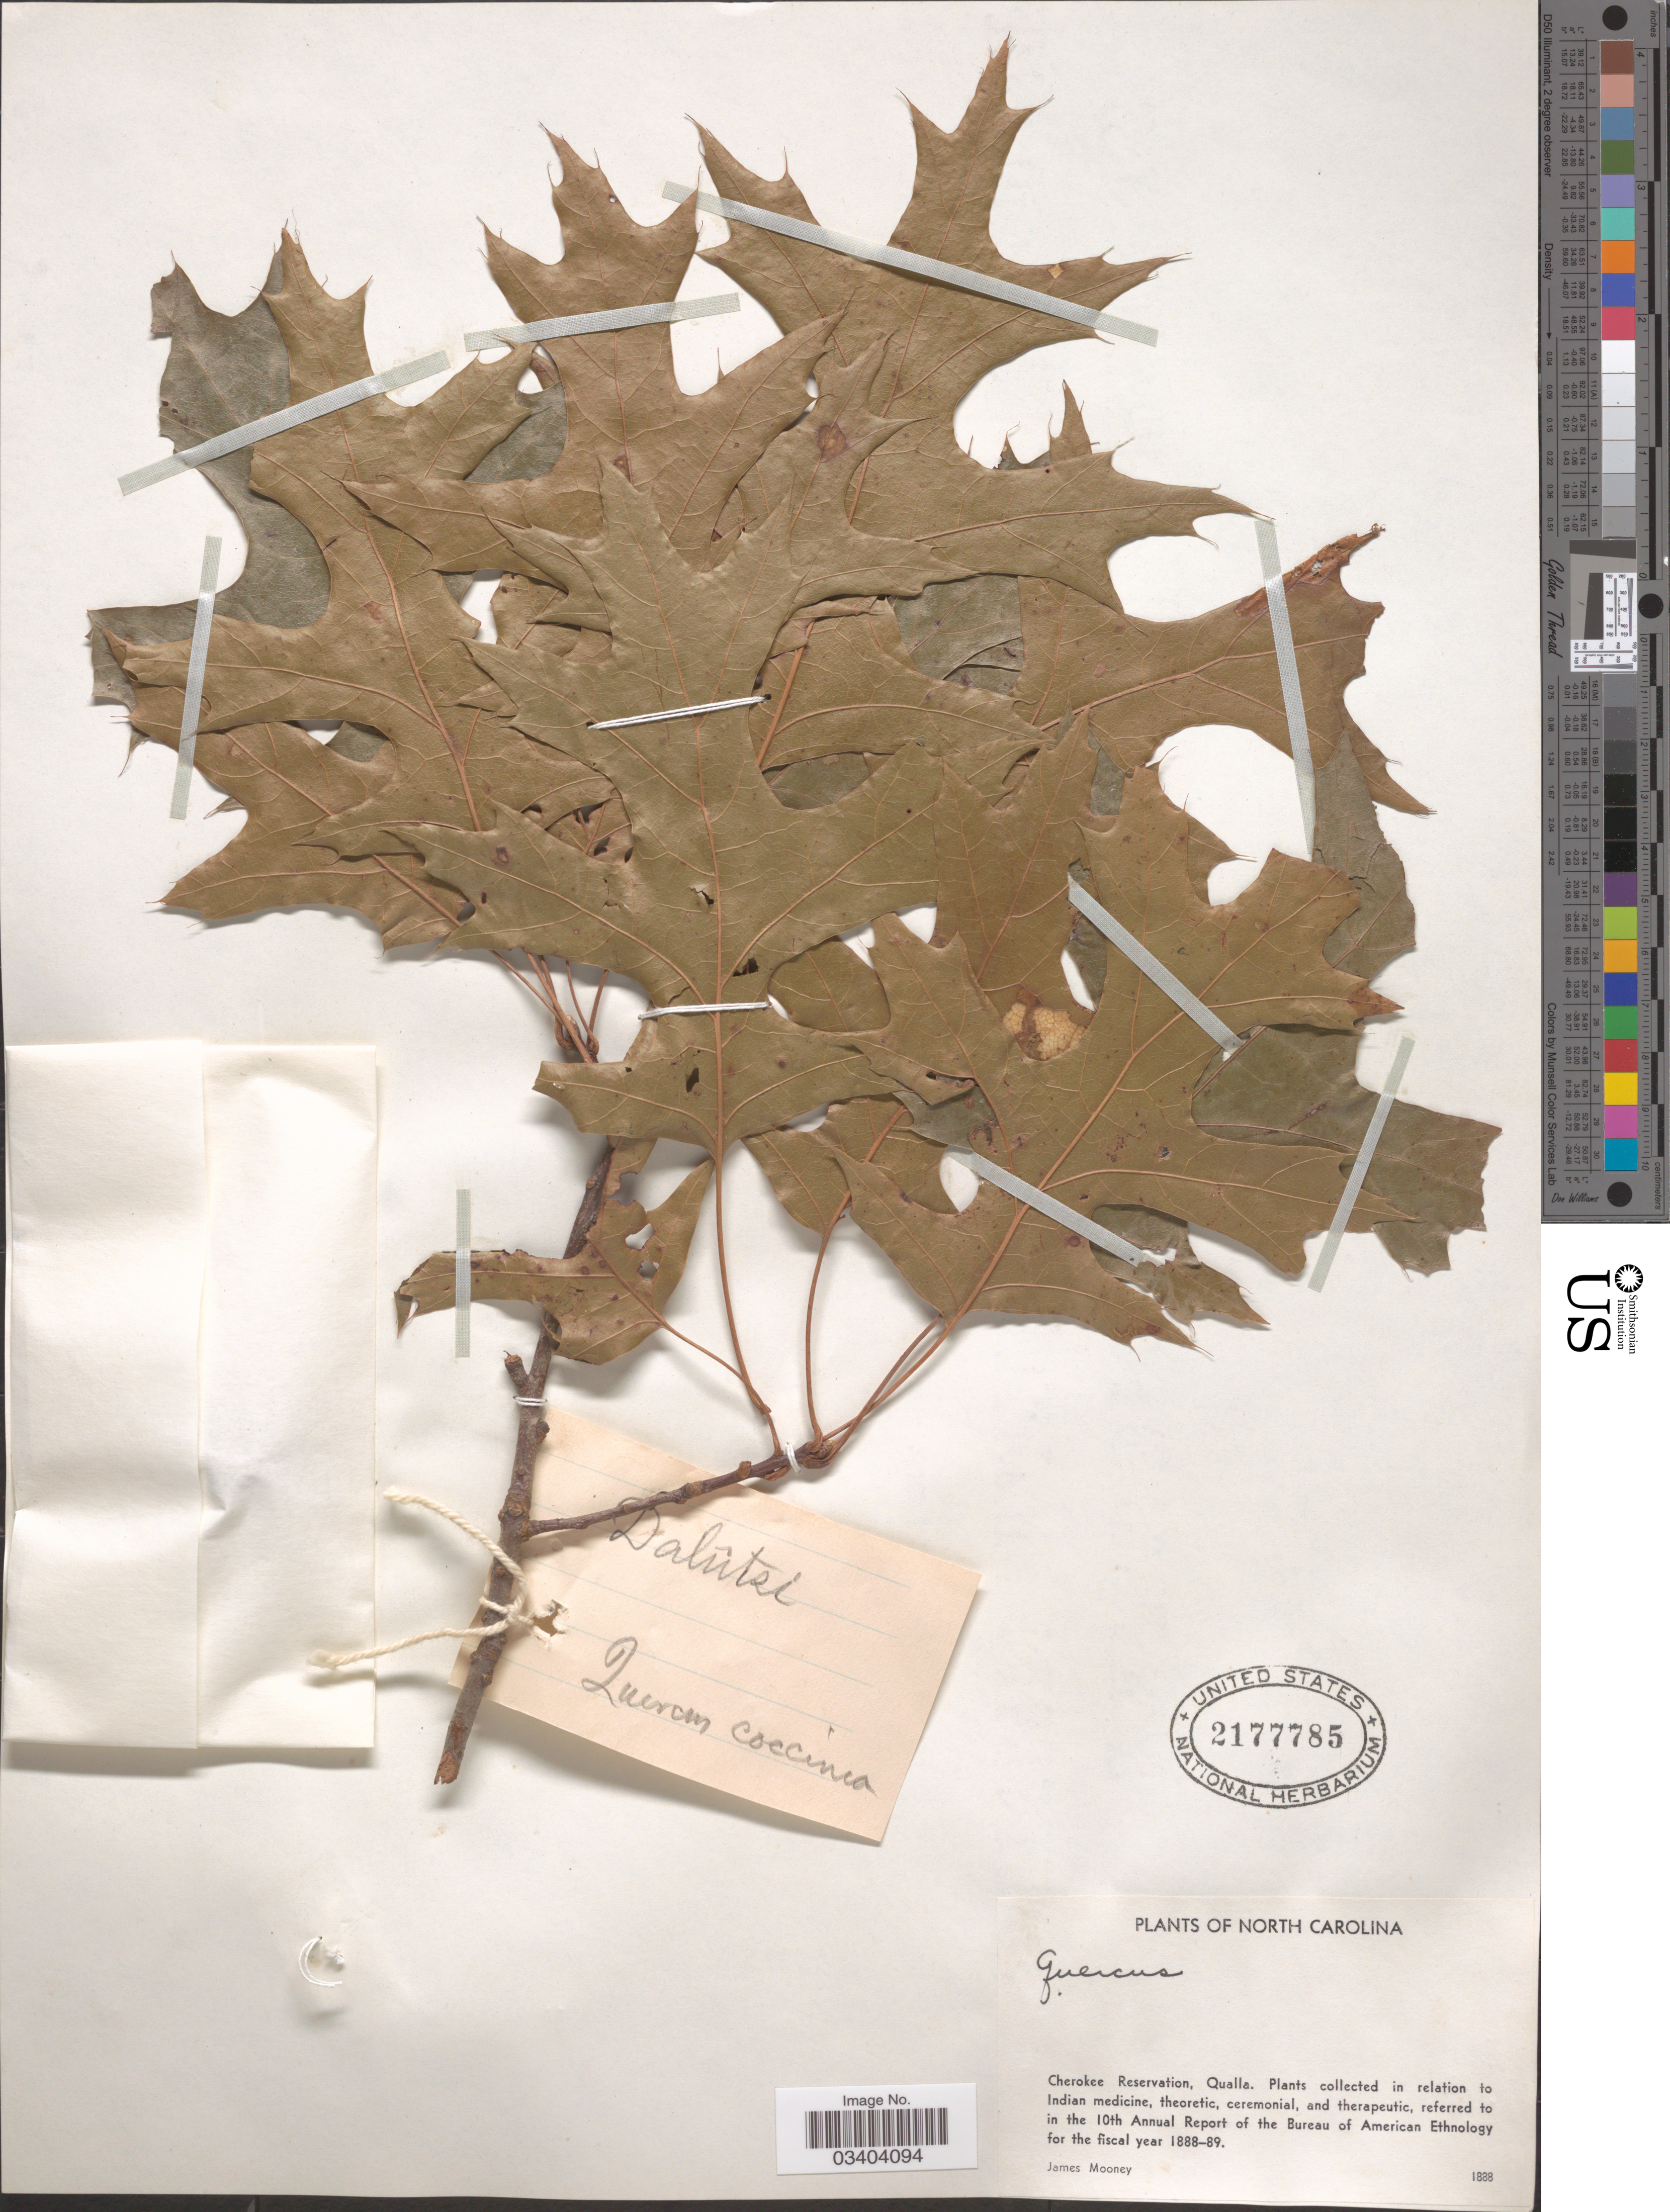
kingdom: Plantae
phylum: Tracheophyta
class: Magnoliopsida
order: Fagales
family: Fagaceae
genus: Quercus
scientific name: Quercus coccinea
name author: Münchh.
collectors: J. Mooney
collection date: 1888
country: United States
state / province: North Carolina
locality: Cherokee Reservation, Qualla.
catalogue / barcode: US 2177785